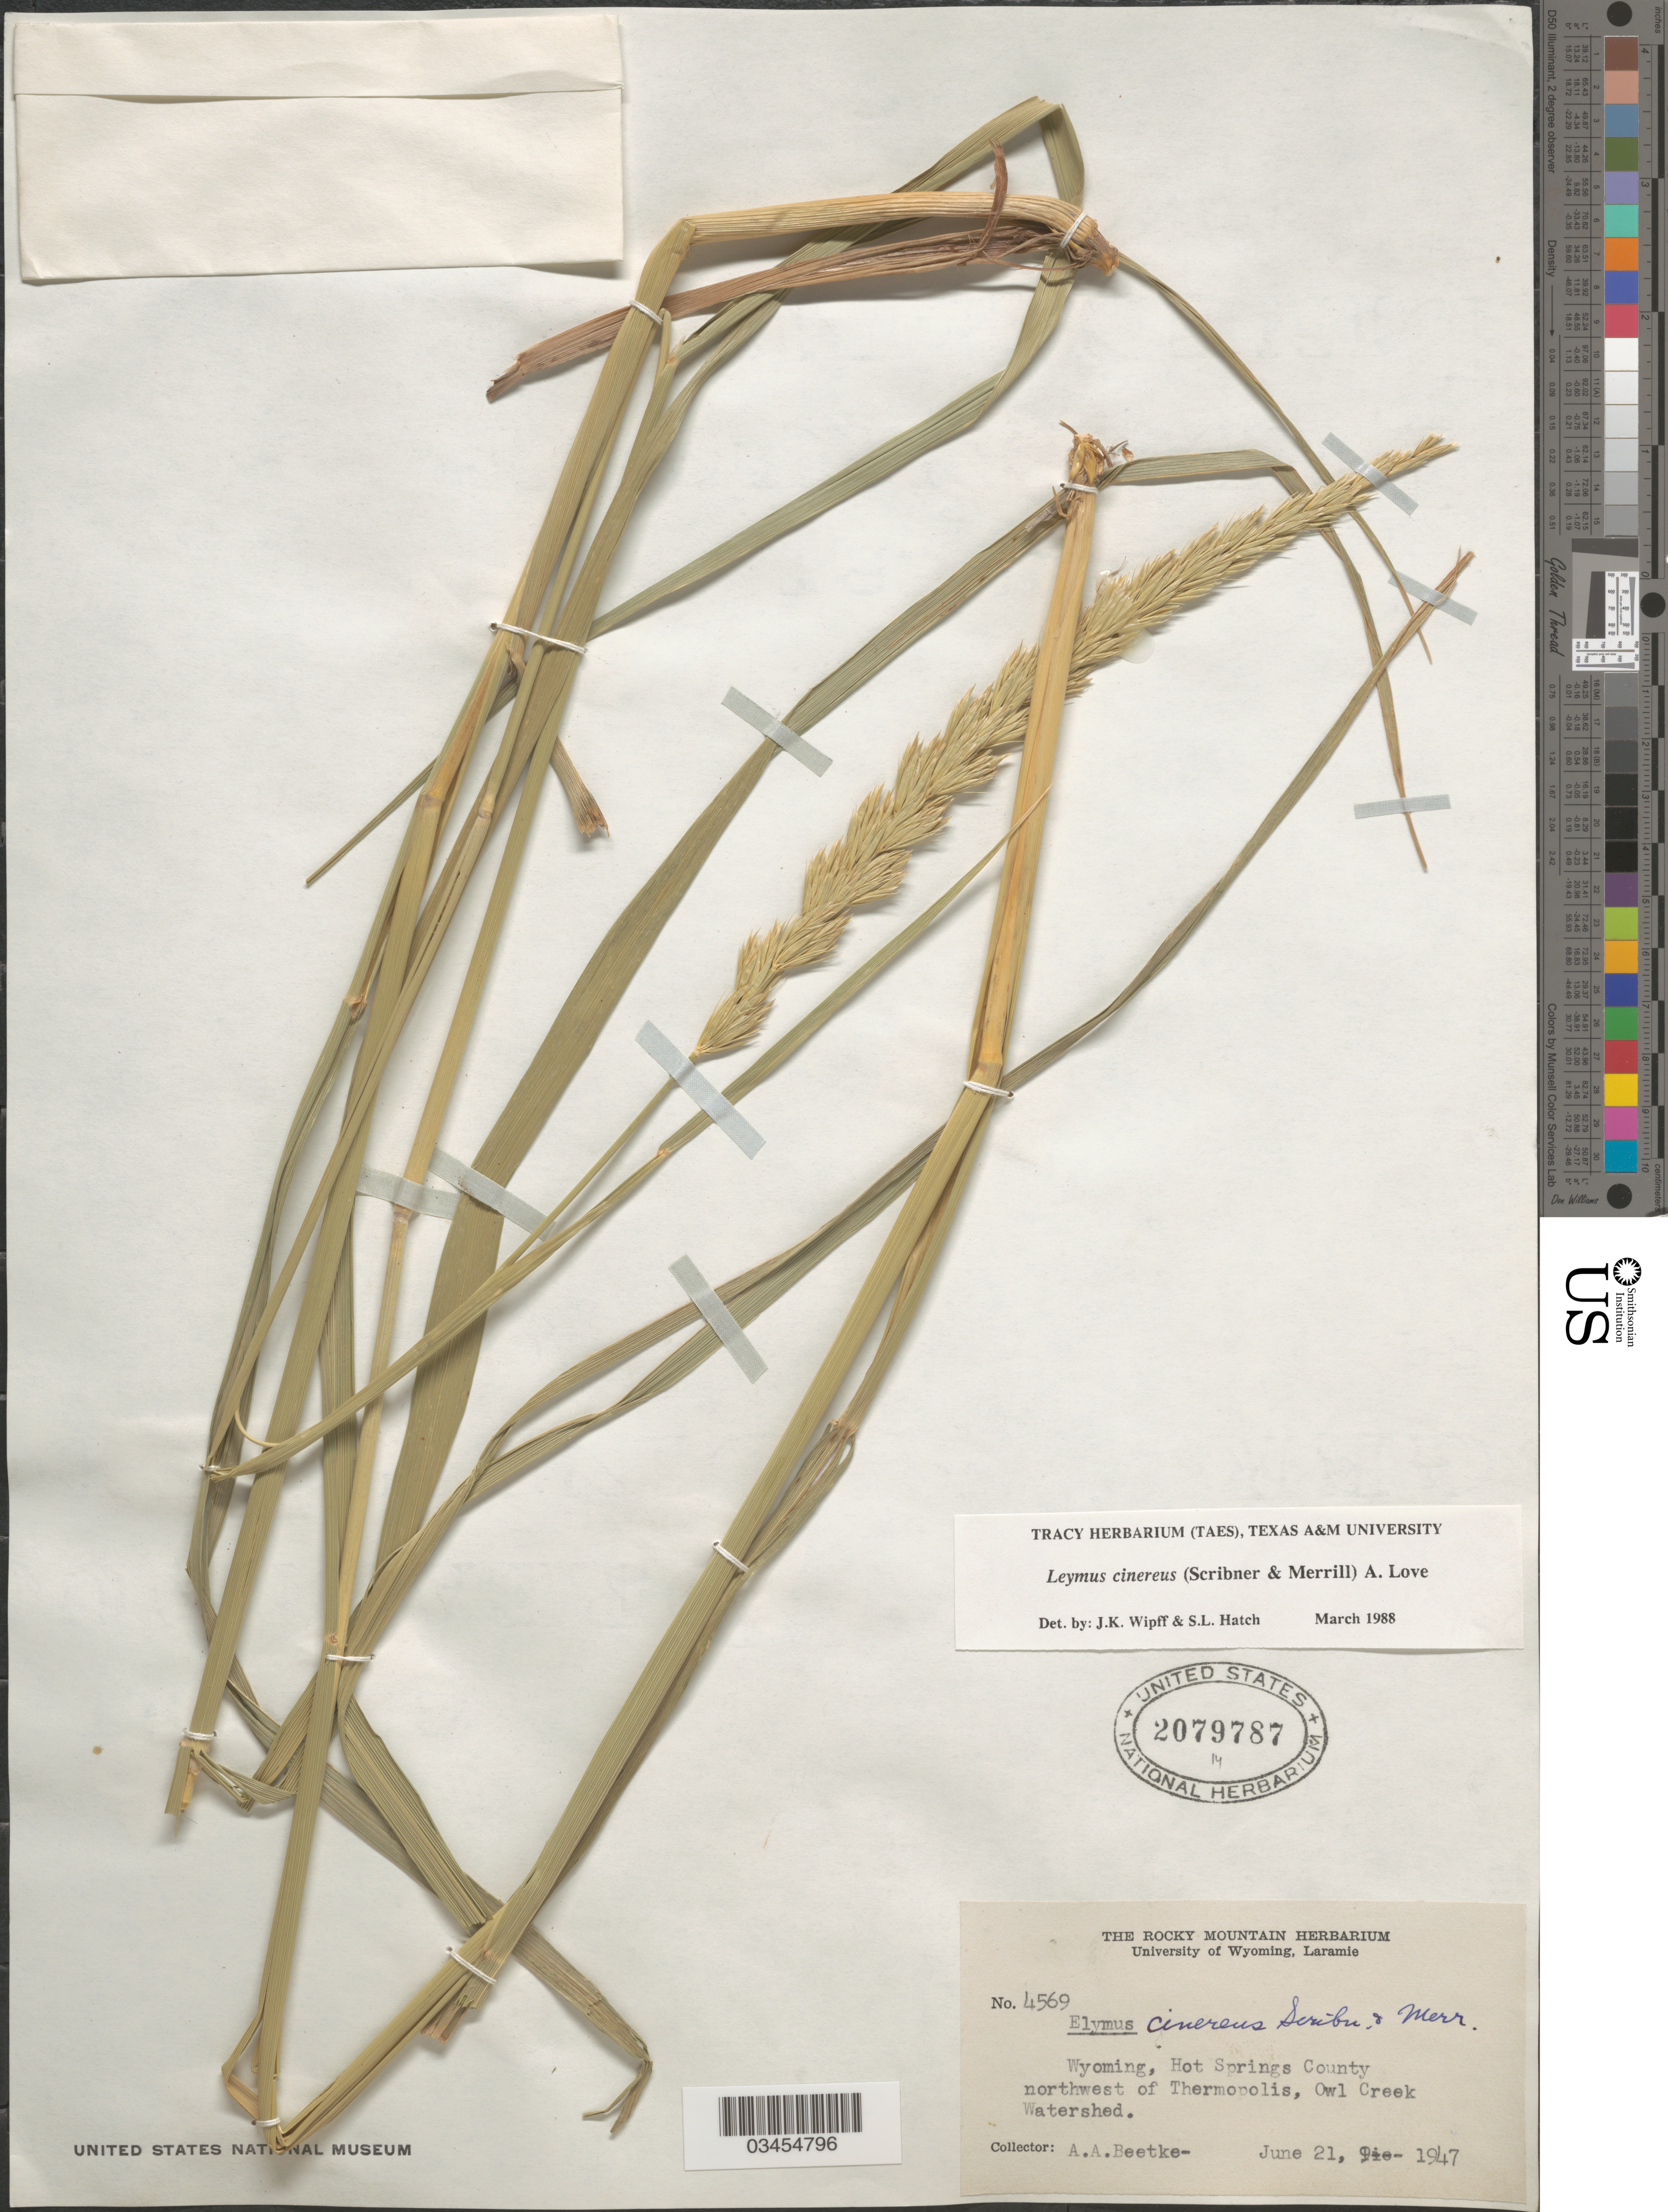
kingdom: Plantae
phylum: Tracheophyta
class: Liliopsida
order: Poales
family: Poaceae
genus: Leymus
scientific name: Leymus cinereus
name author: (Scribn. & Merr.) Á. Löve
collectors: A. A. Beetle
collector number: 4569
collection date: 1947-06-21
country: United States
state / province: Wyoming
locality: Hot Springs County. Northwest of Thermopolis, Owl Creek Watershed.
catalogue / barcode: US 2079787